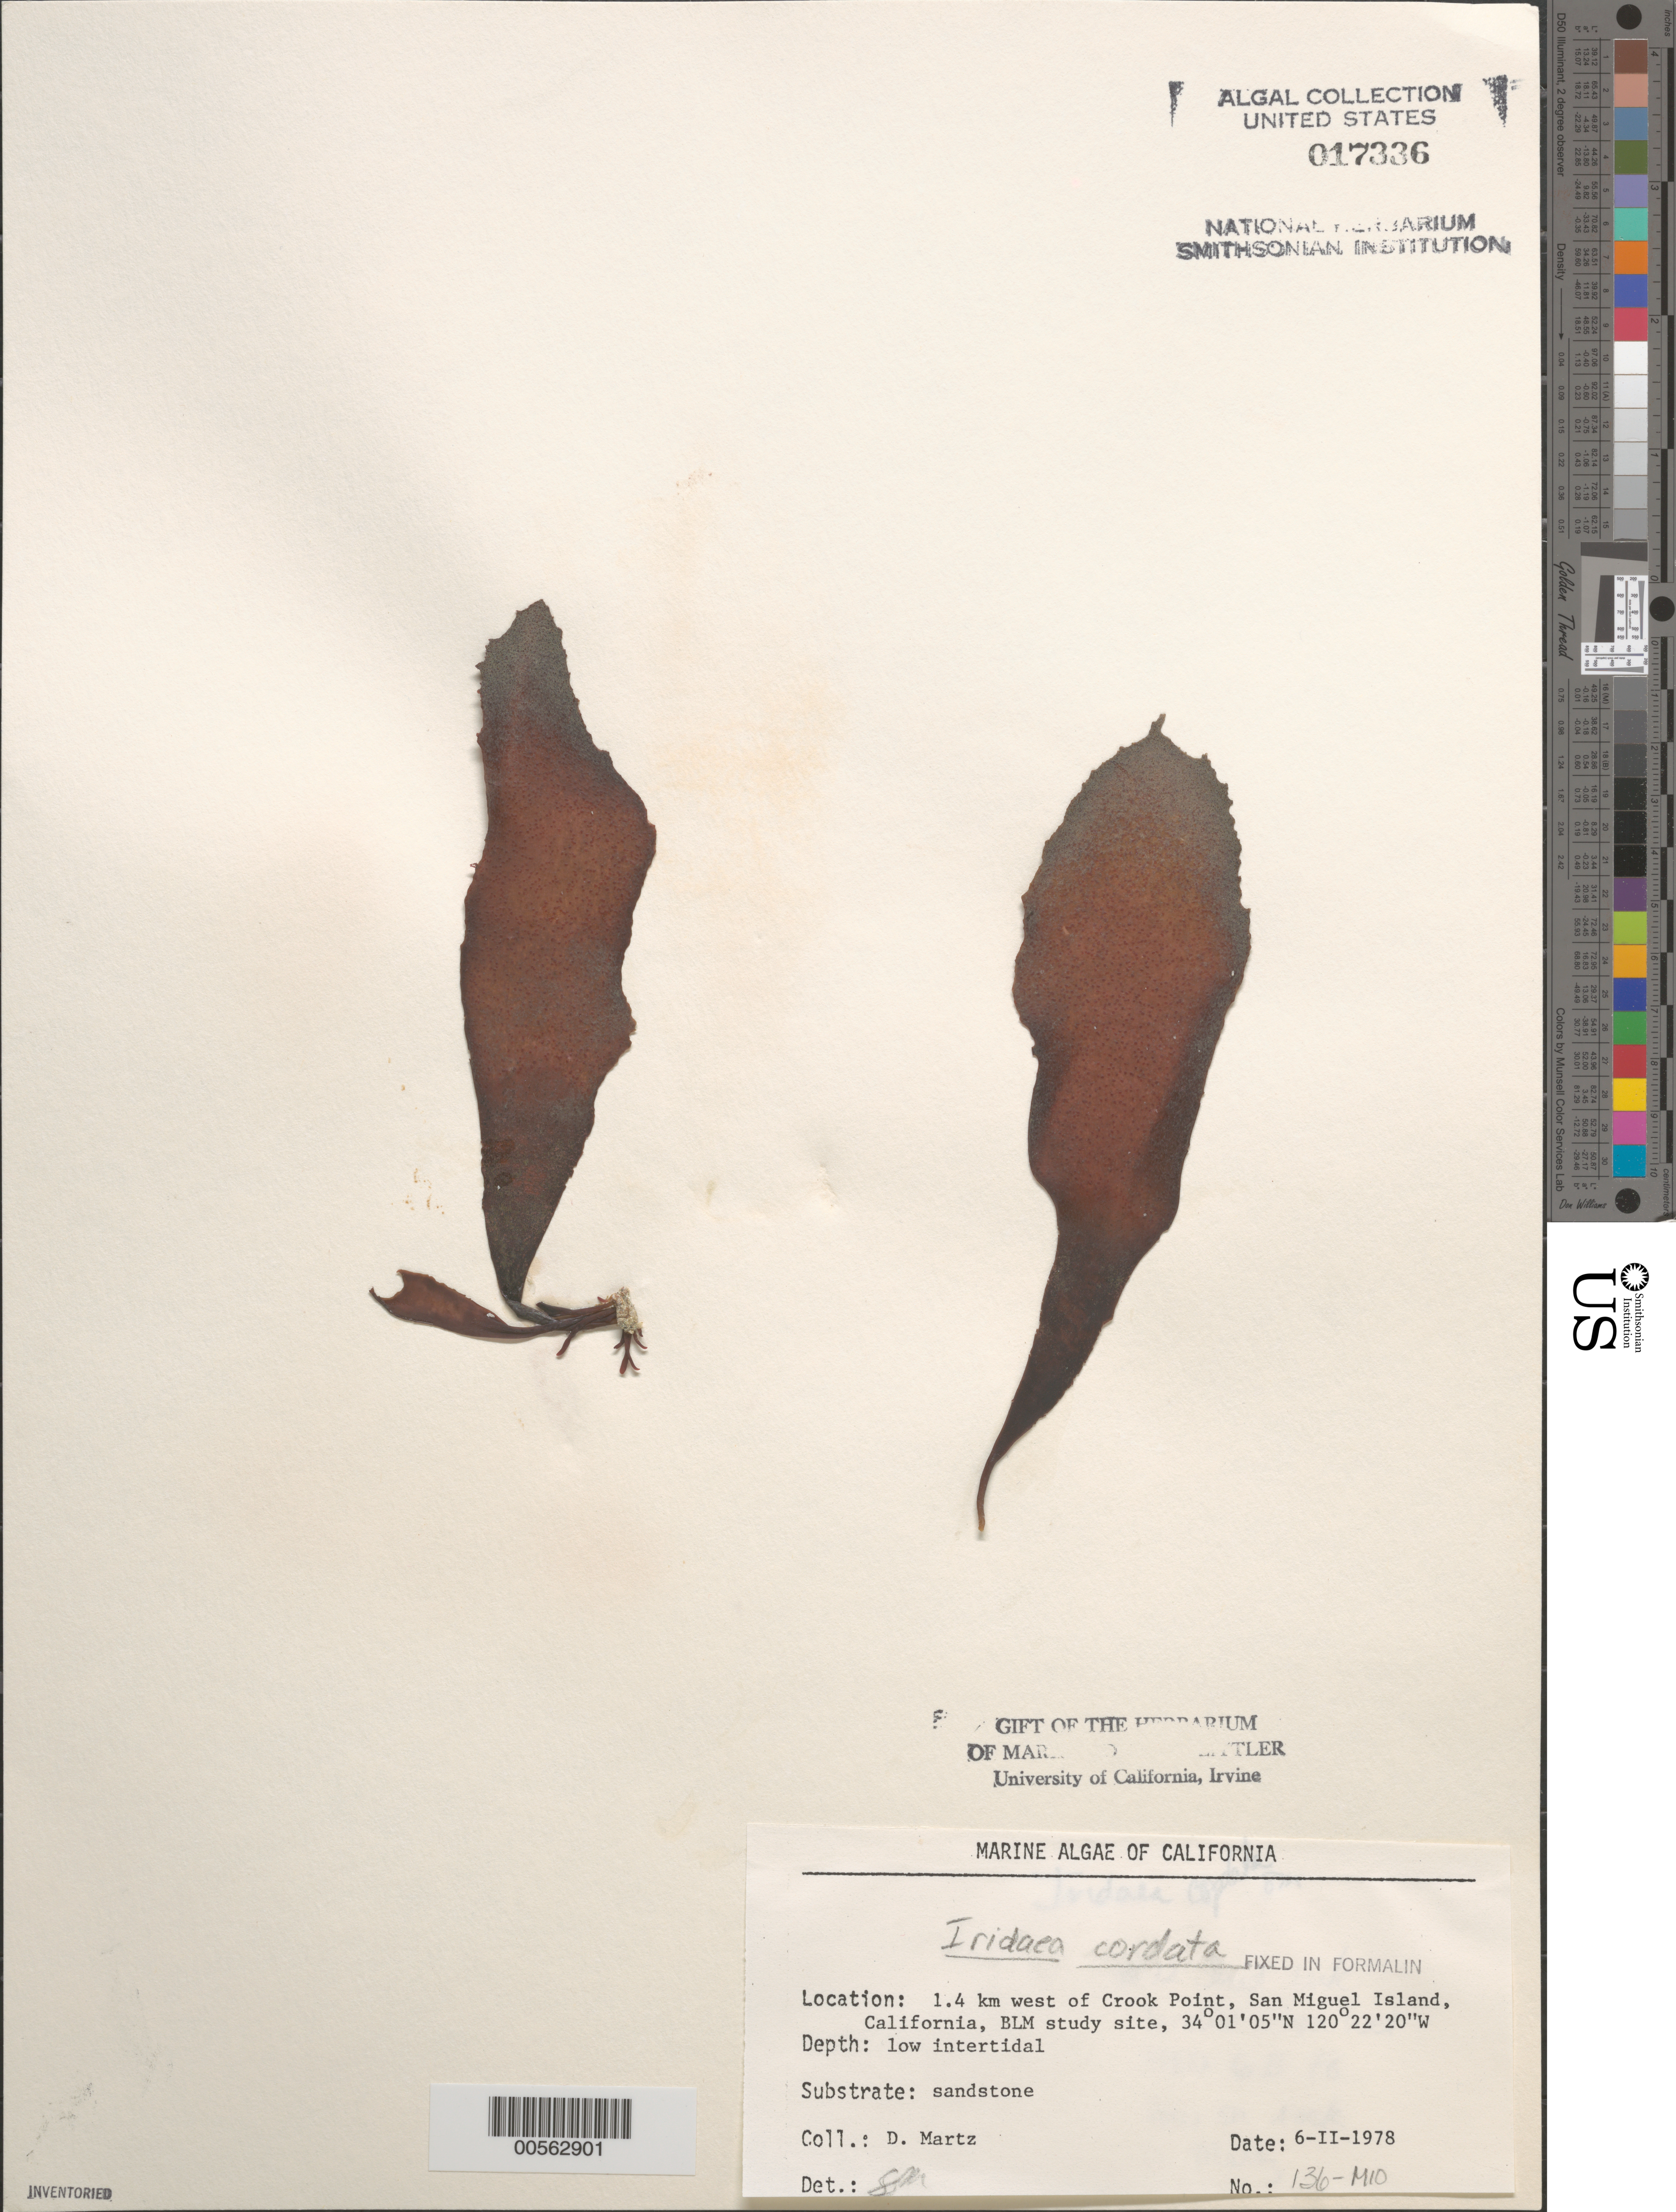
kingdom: Plantae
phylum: Rhodophyta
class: Florideophyceae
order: Gigartinales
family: Gigartinaceae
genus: Iridaea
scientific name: Iridaea cordata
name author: (Turner) Bory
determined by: Murray, S. N.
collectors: D. Martz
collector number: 136-mio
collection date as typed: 06 Feb 1978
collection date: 1978-02-06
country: United States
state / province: California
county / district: Santa Barbara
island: San Miguel Island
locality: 1.4 km north of Crook Point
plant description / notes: BLM-SOCALBIGHT Rocky Intertidal Survey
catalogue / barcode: US 17336